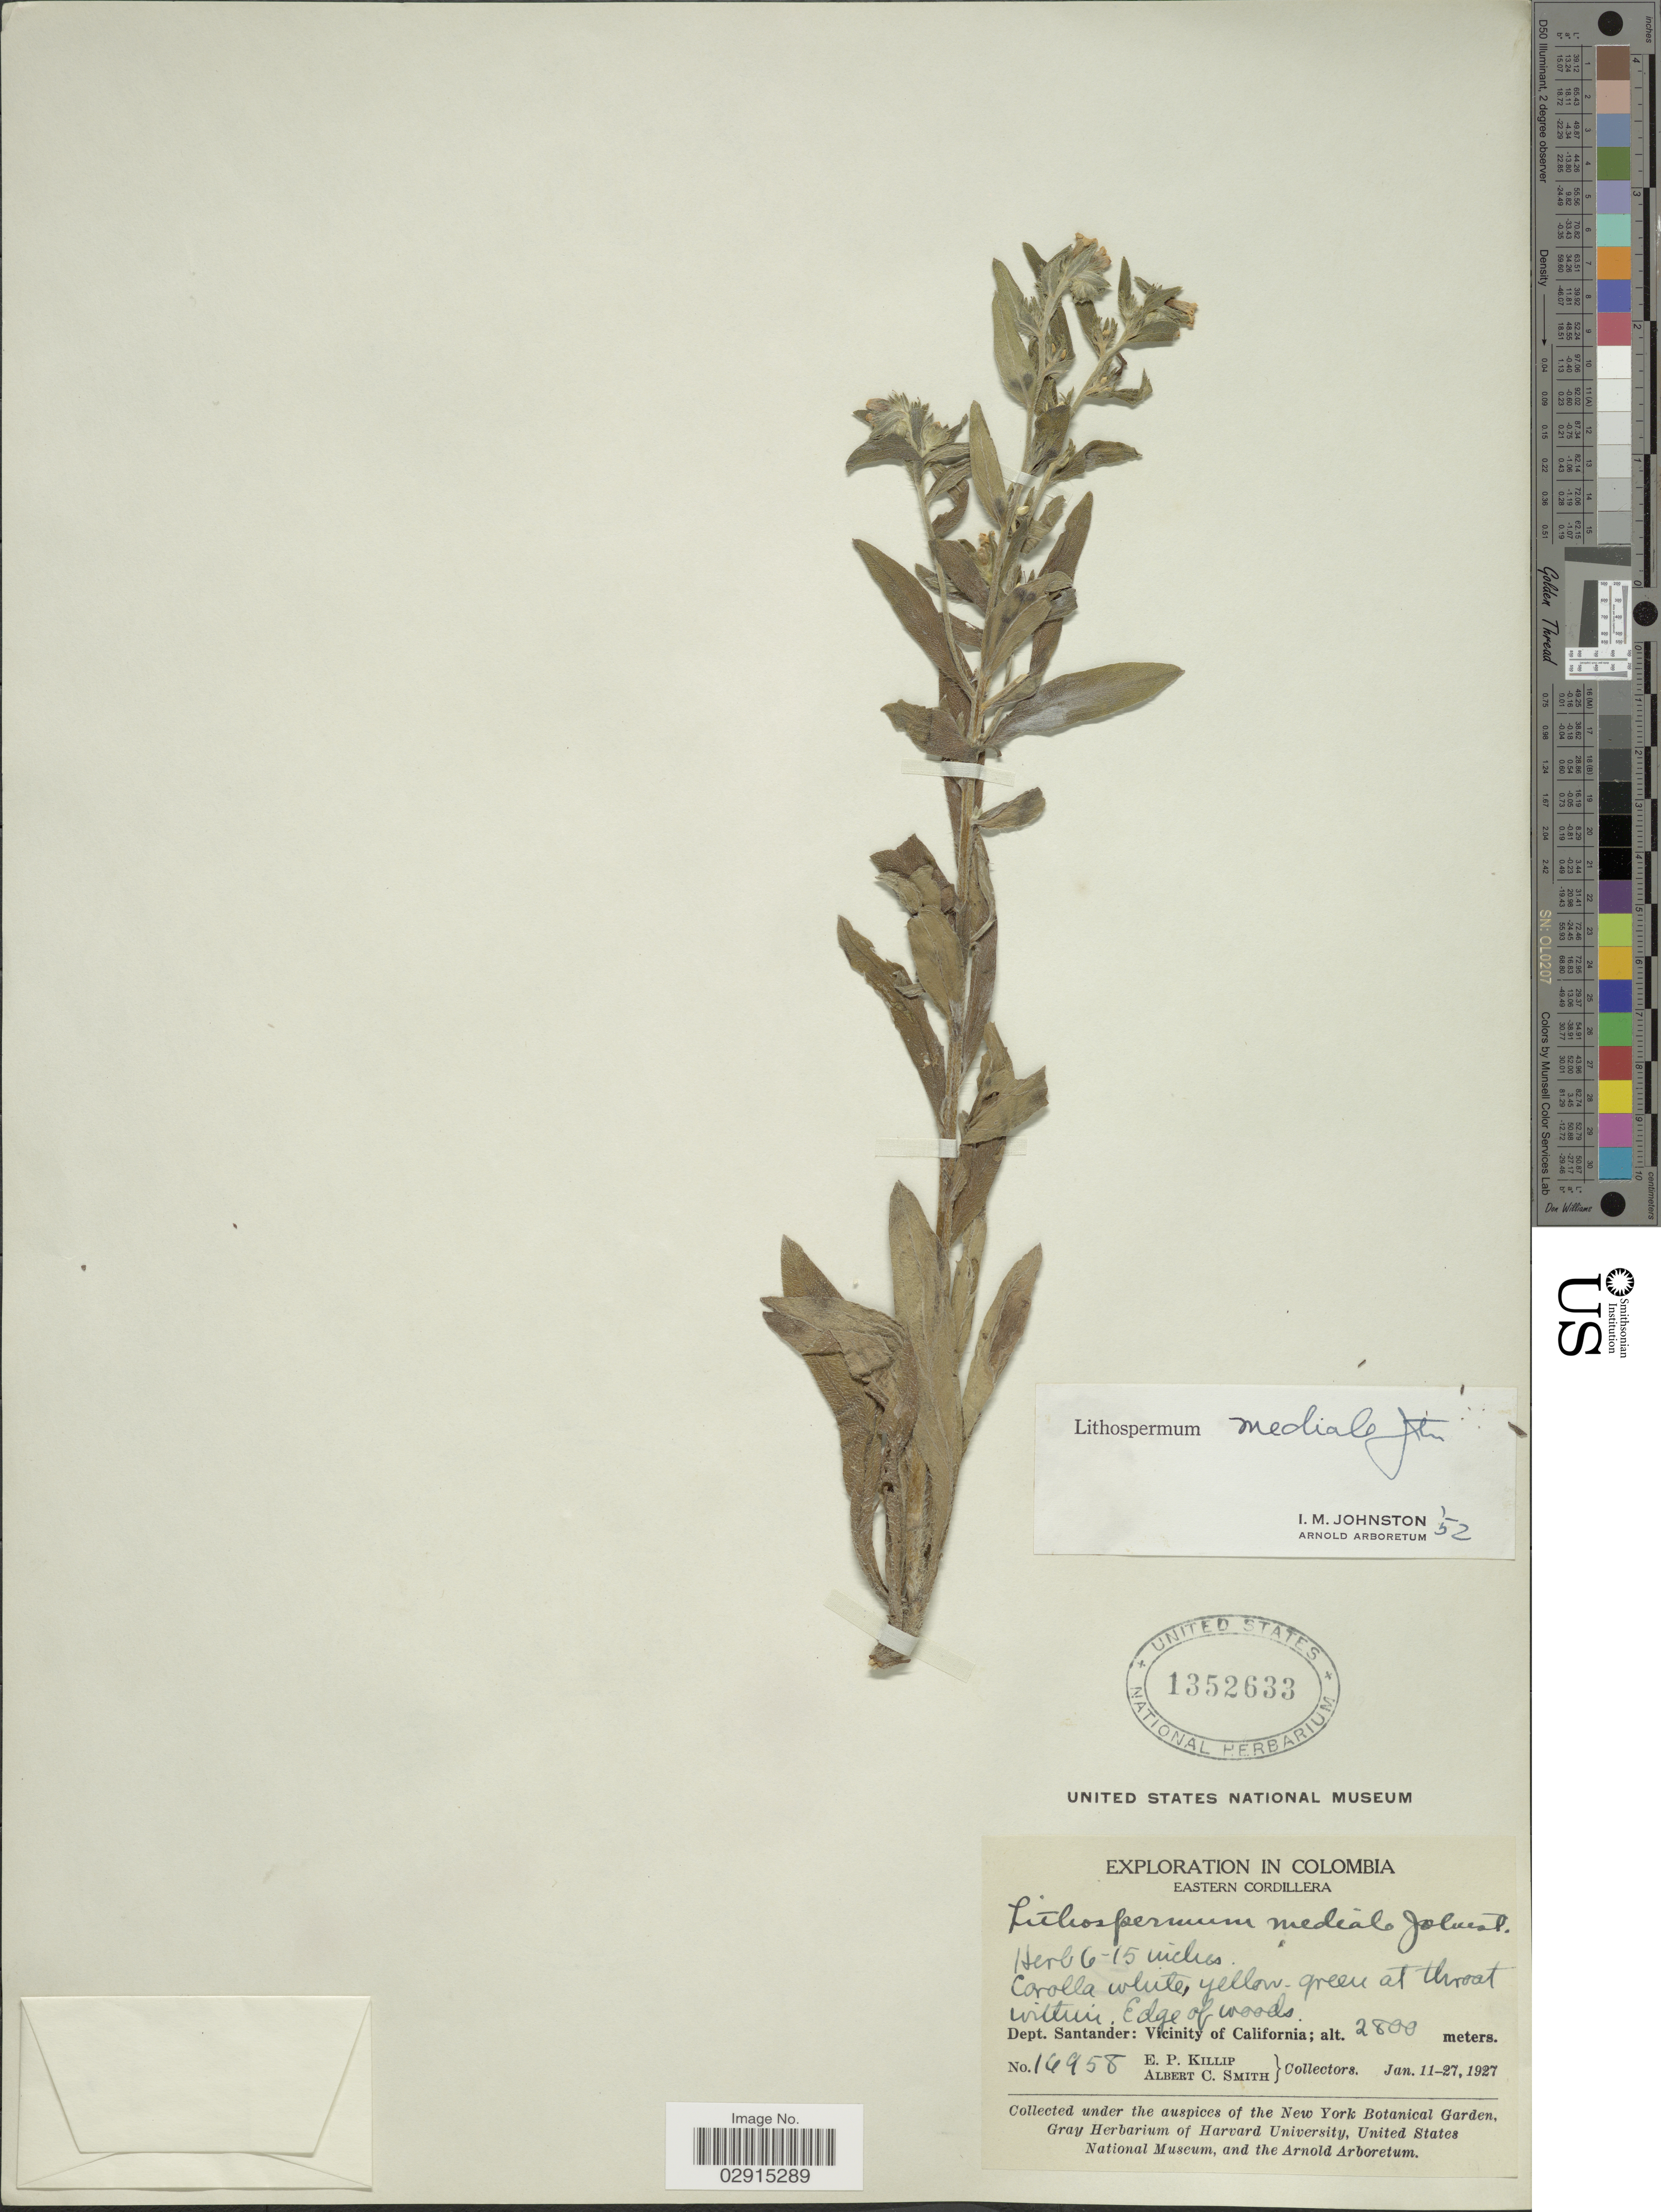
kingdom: Plantae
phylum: Tracheophyta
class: Magnoliopsida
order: Boraginales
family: Boraginaceae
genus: Lithospermum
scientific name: Lithospermum mediale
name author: I.M. Johnst.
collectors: E. P. Killip & A. C. Smith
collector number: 14958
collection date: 1927-01-11/1927-01-27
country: Colombia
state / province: Santander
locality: Dept. Santander: Vicinity of California. Eastern Cordillera.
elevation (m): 2800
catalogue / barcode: US 1352633